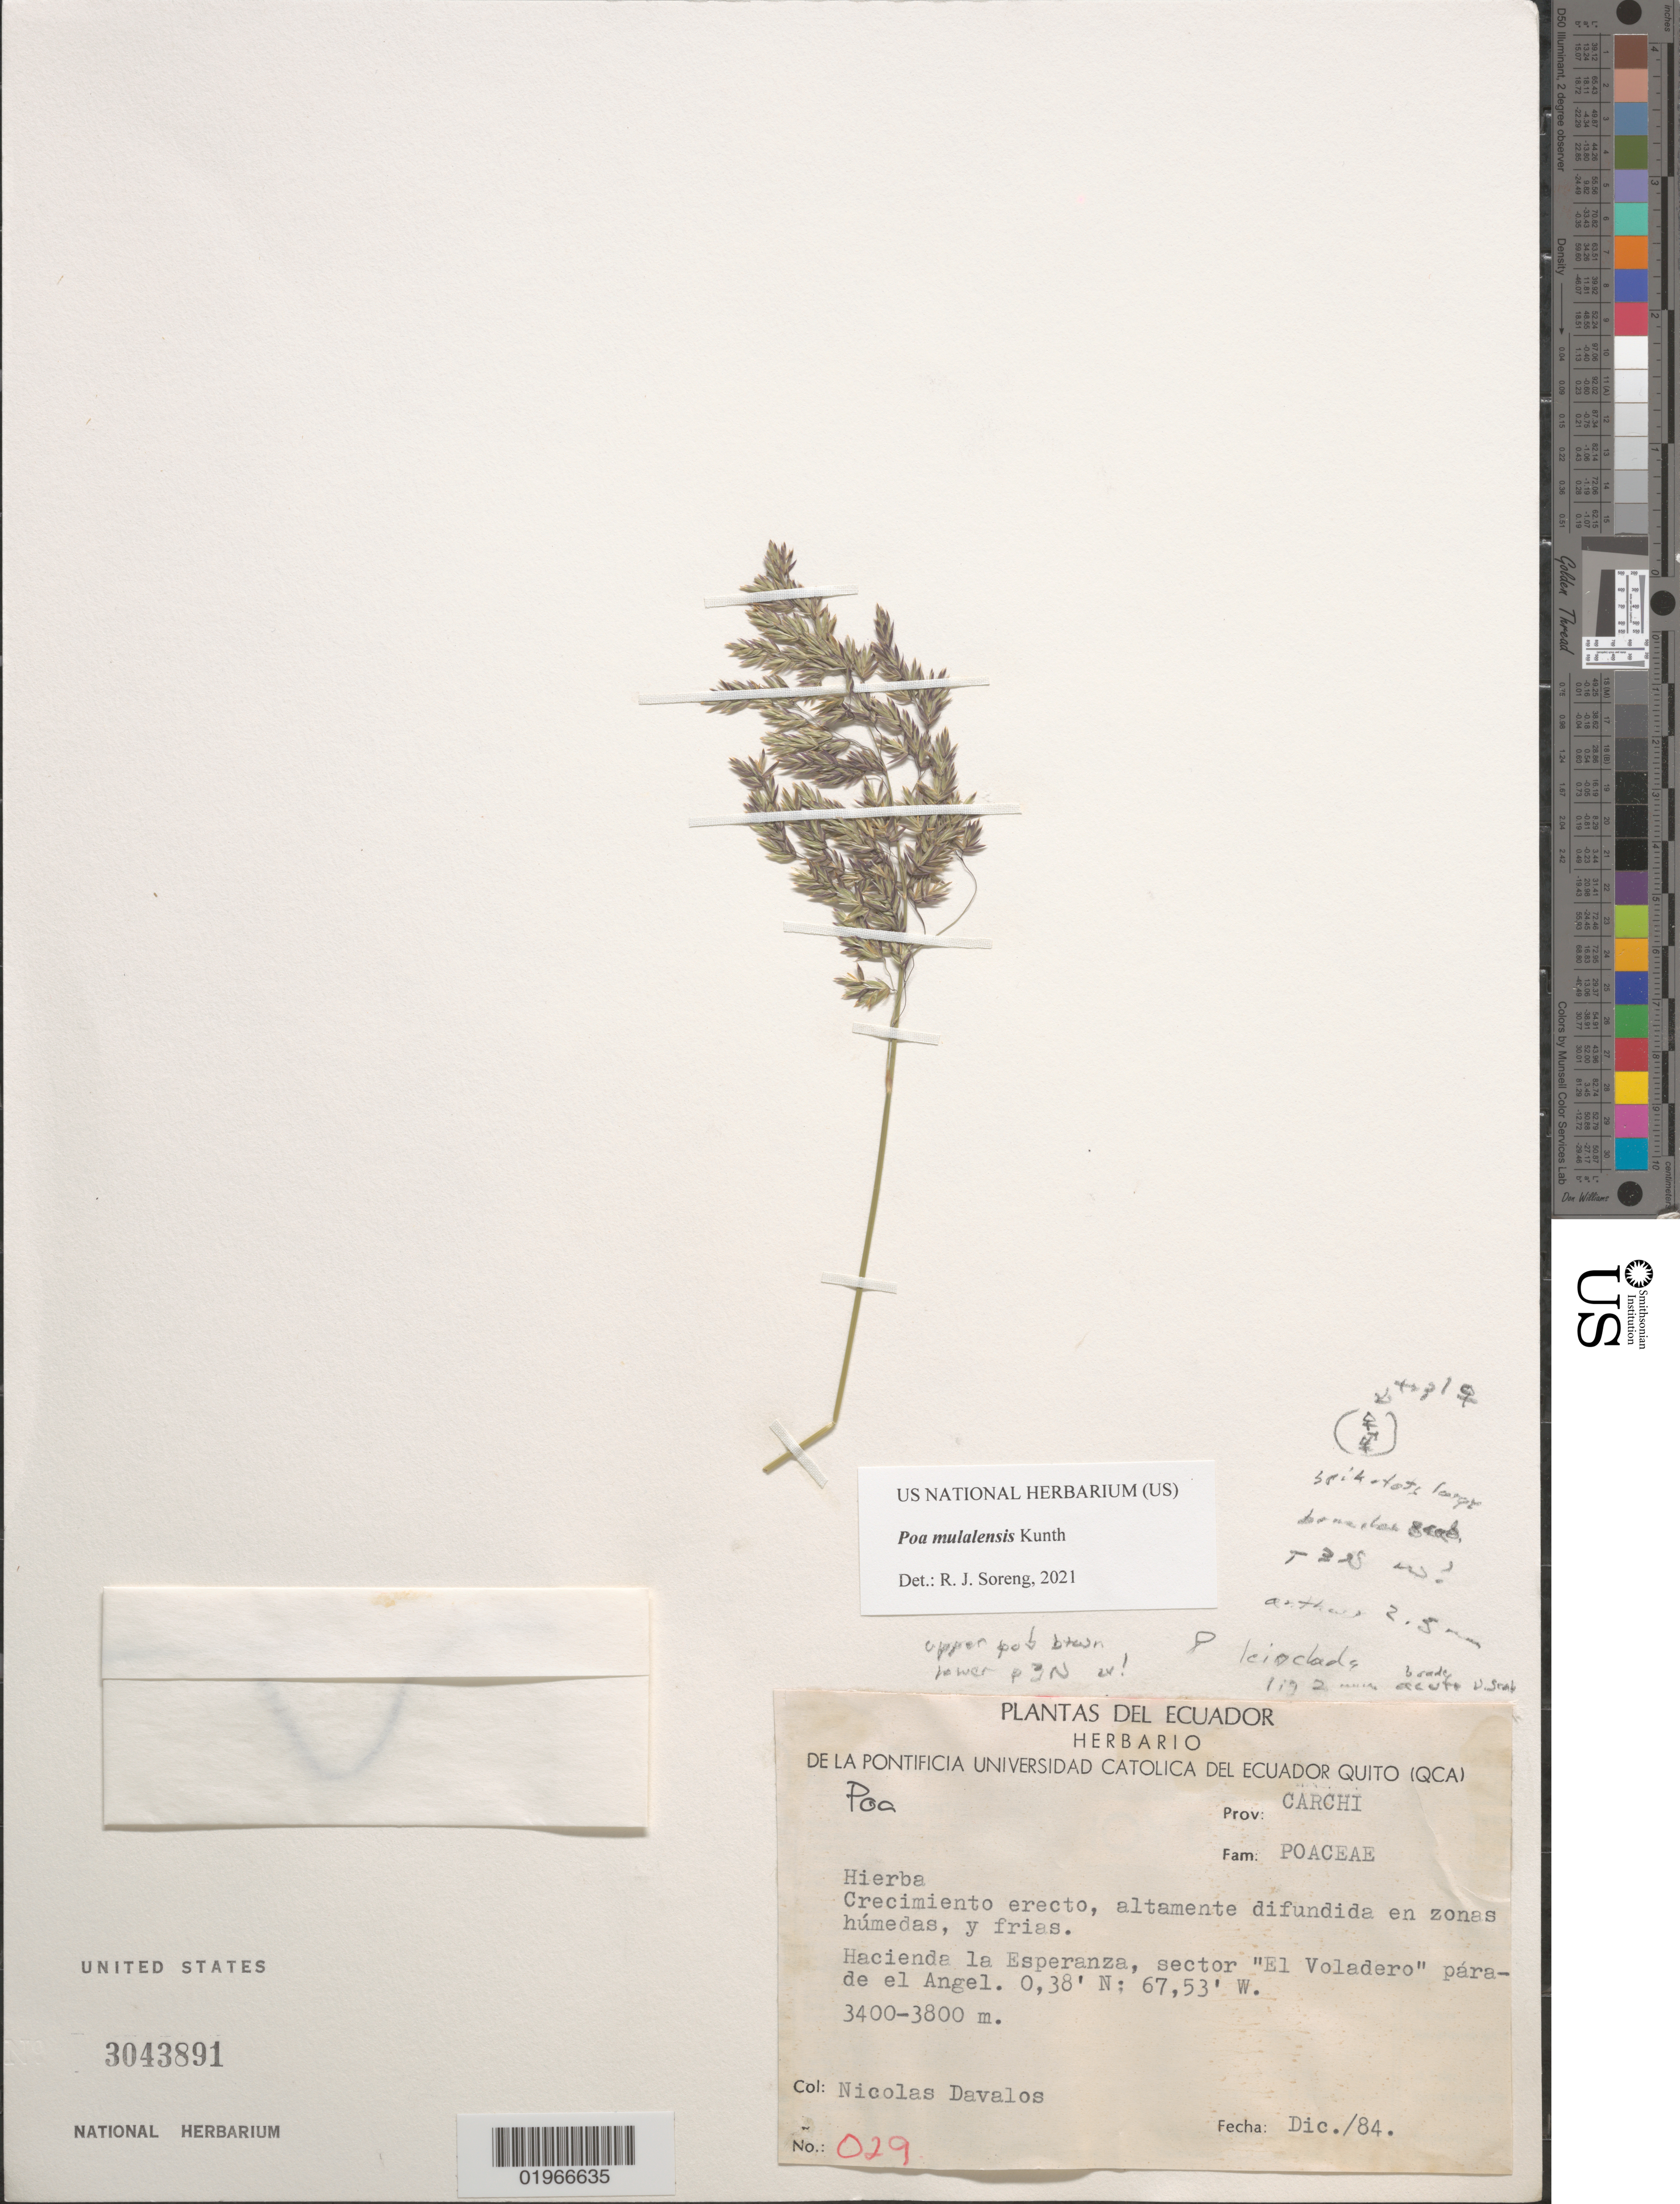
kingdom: Plantae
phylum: Tracheophyta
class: Liliopsida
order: Poales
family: Poaceae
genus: Poa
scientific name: Poa leioclada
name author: Hack.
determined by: Soreng, Robert J., Research Associate (BOT), Smithsonian Institution - National Museum of Natural History (UNITED STATES)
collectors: N. Davalos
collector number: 029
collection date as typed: Dic./84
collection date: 1984-12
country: Ecuador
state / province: Carchi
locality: Hacienda la Esperanza, sector "El Voladero" paramo del Angel.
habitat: paramo.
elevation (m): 3400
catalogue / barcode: US 3043891